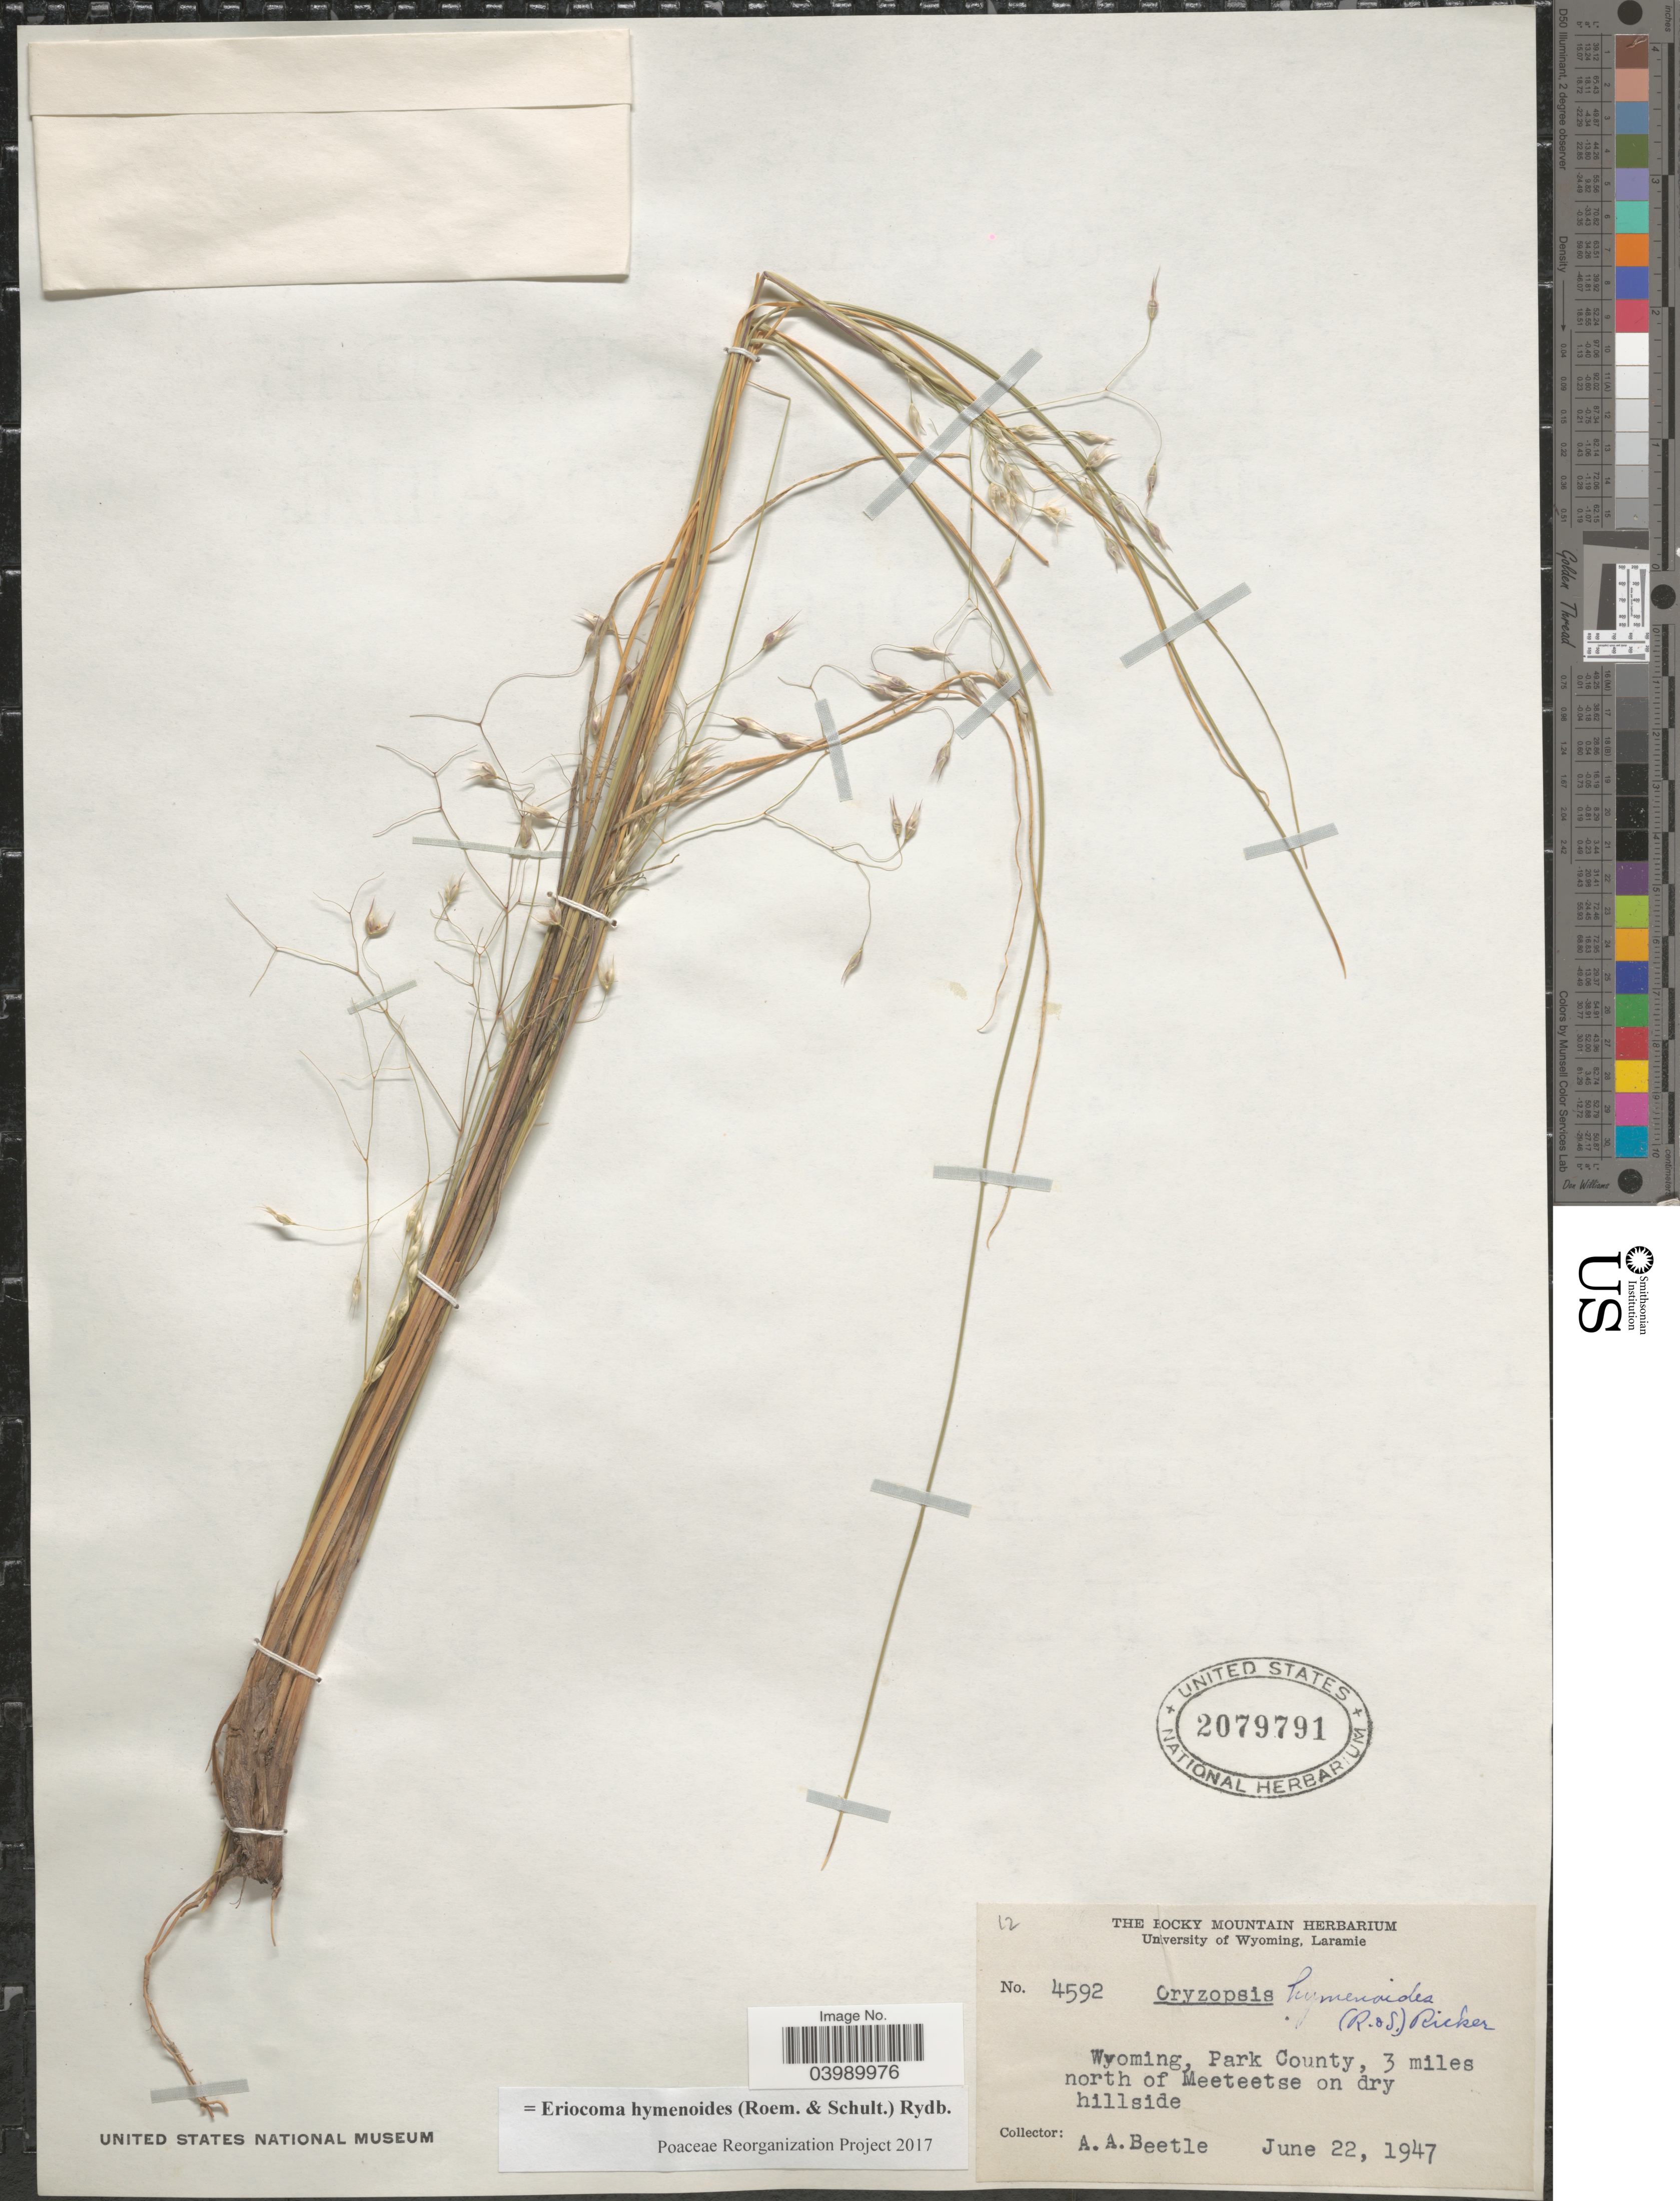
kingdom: Plantae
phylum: Tracheophyta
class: Liliopsida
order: Poales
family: Poaceae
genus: Eriocoma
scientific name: Eriocoma hymenoides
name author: (Roem. & Schult.) Rydb.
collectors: A. A. Beetle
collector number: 4592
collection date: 1947-06-22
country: United States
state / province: Wyoming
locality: Park County, 3 miles north of Meeteetse.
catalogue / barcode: US 2079791